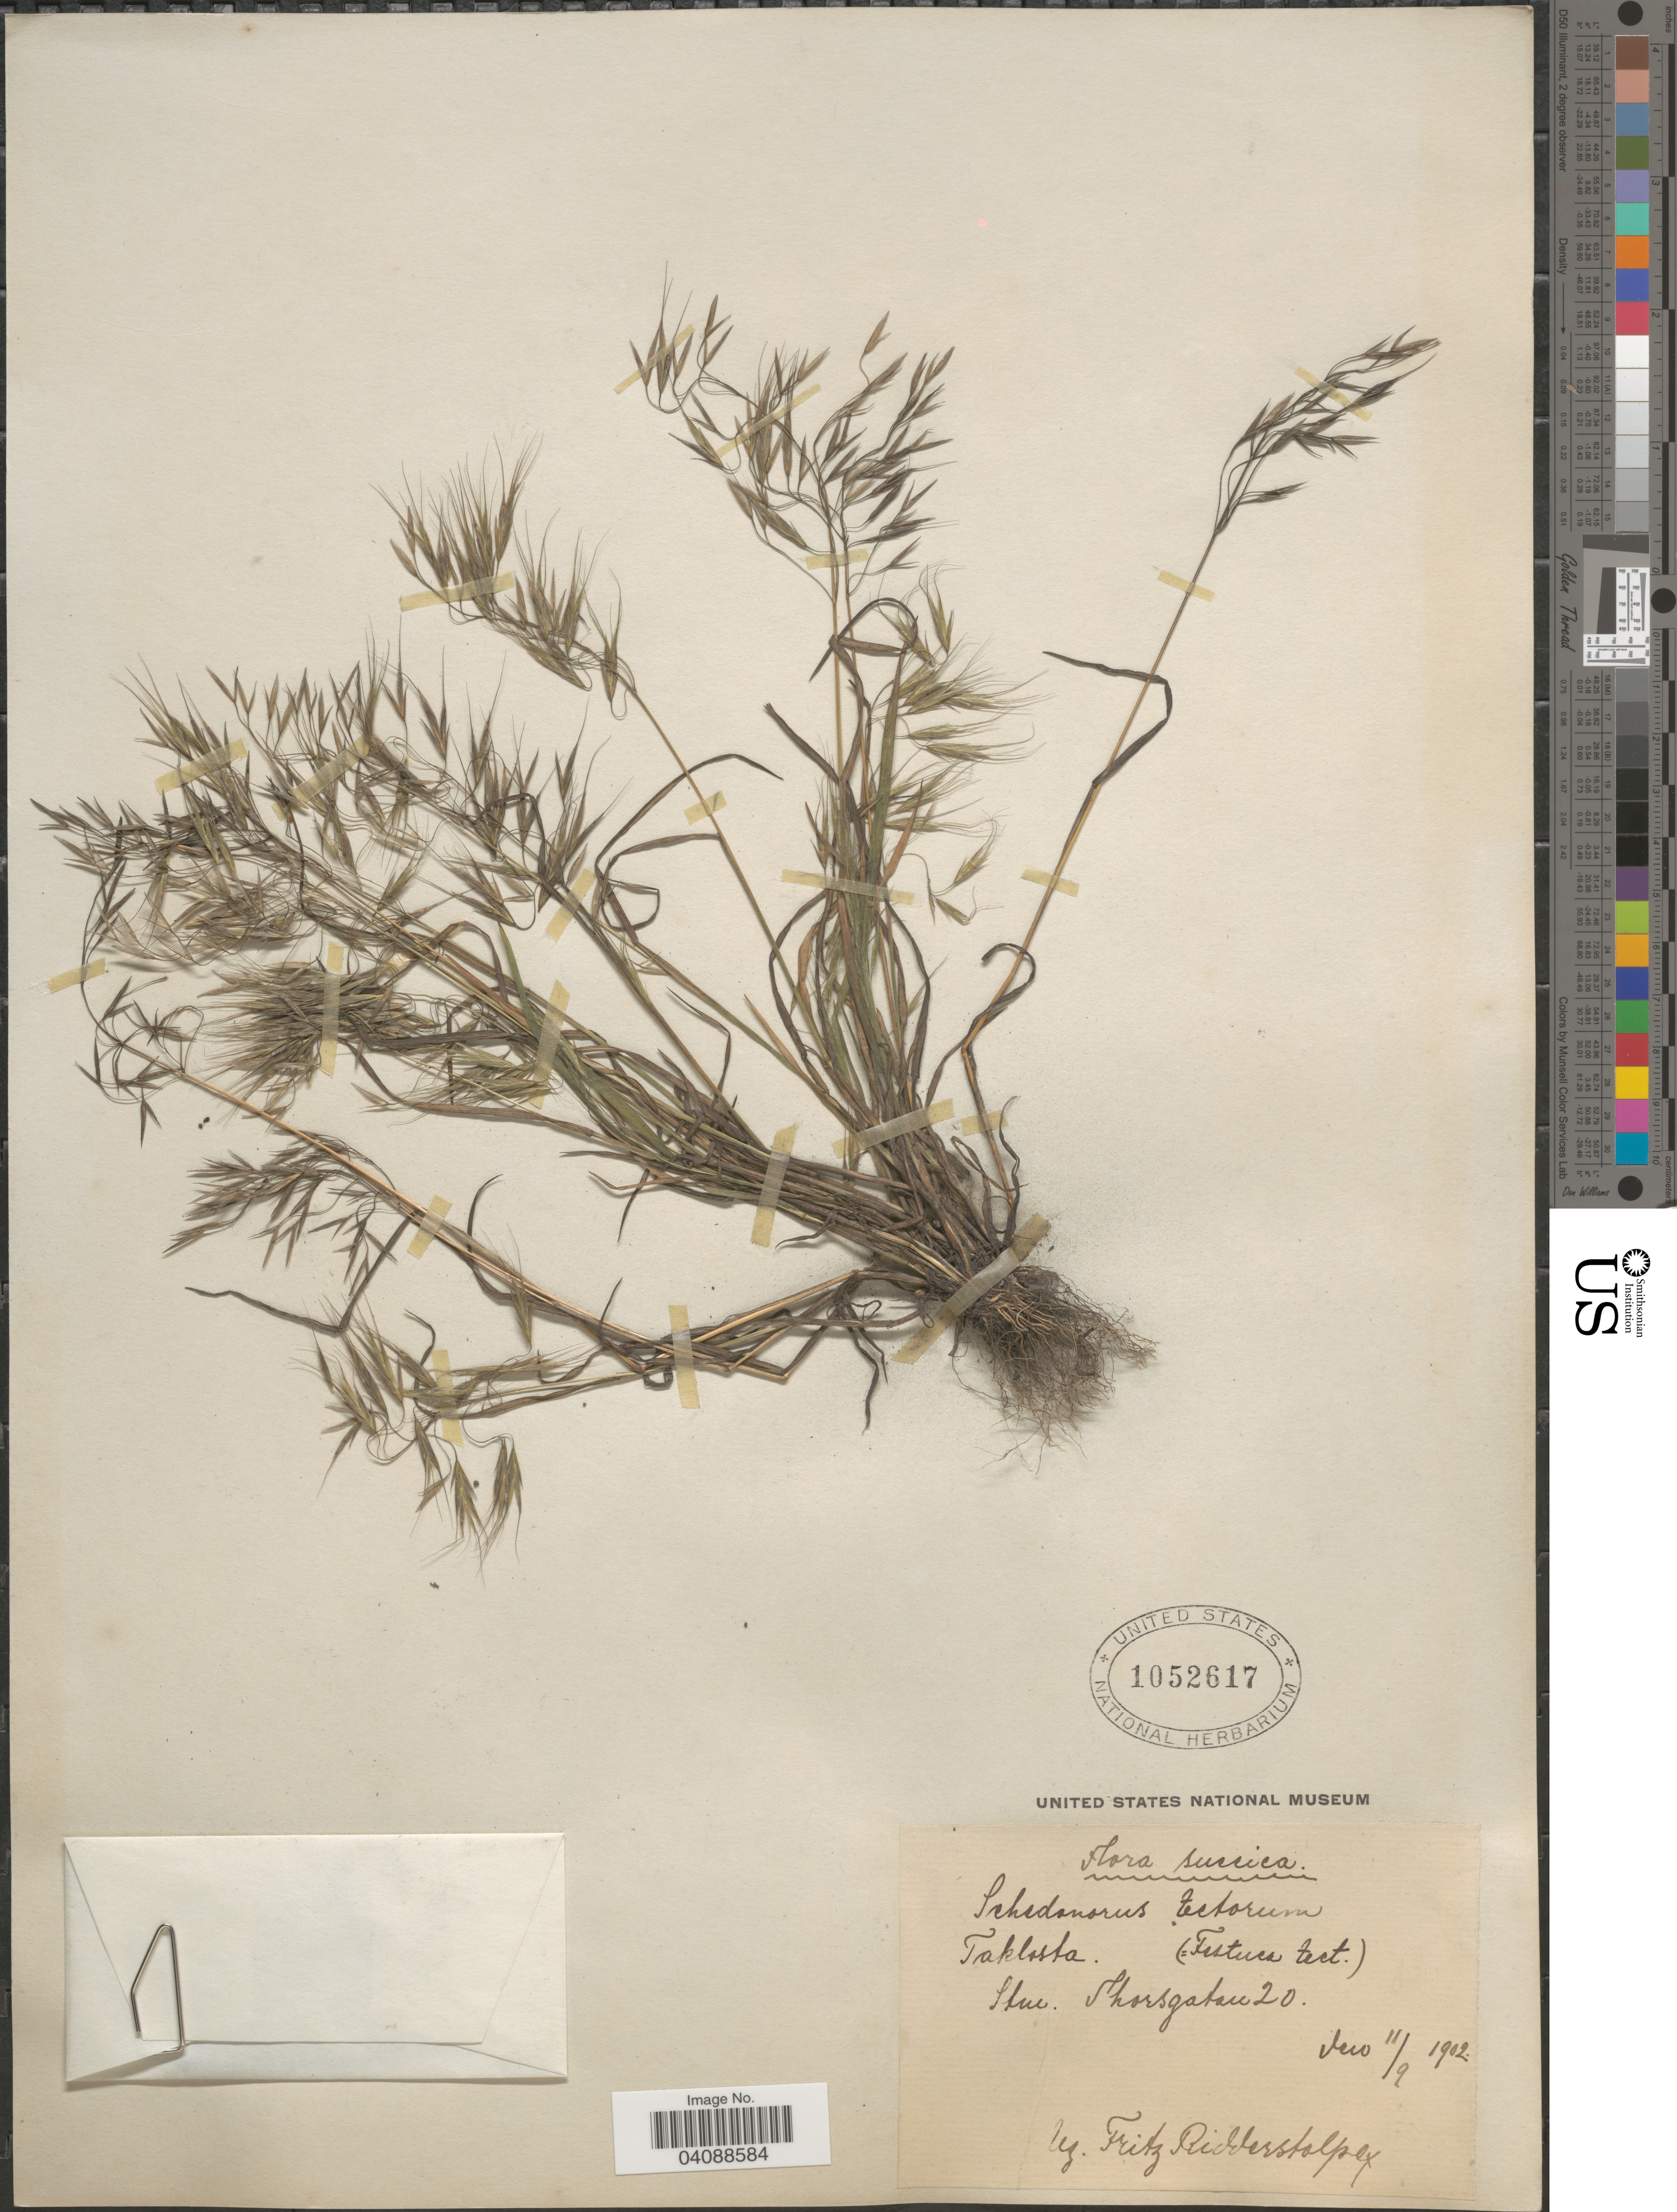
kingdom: Plantae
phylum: Tracheophyta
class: Liliopsida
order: Poales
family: Poaceae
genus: Bromus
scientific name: Bromus tectorum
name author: L.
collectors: F. Ridderstolpe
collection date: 1902-09-11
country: Sweden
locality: Suecica. Ske. Thorsgatan 20. [interpreted]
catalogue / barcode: US 1052617